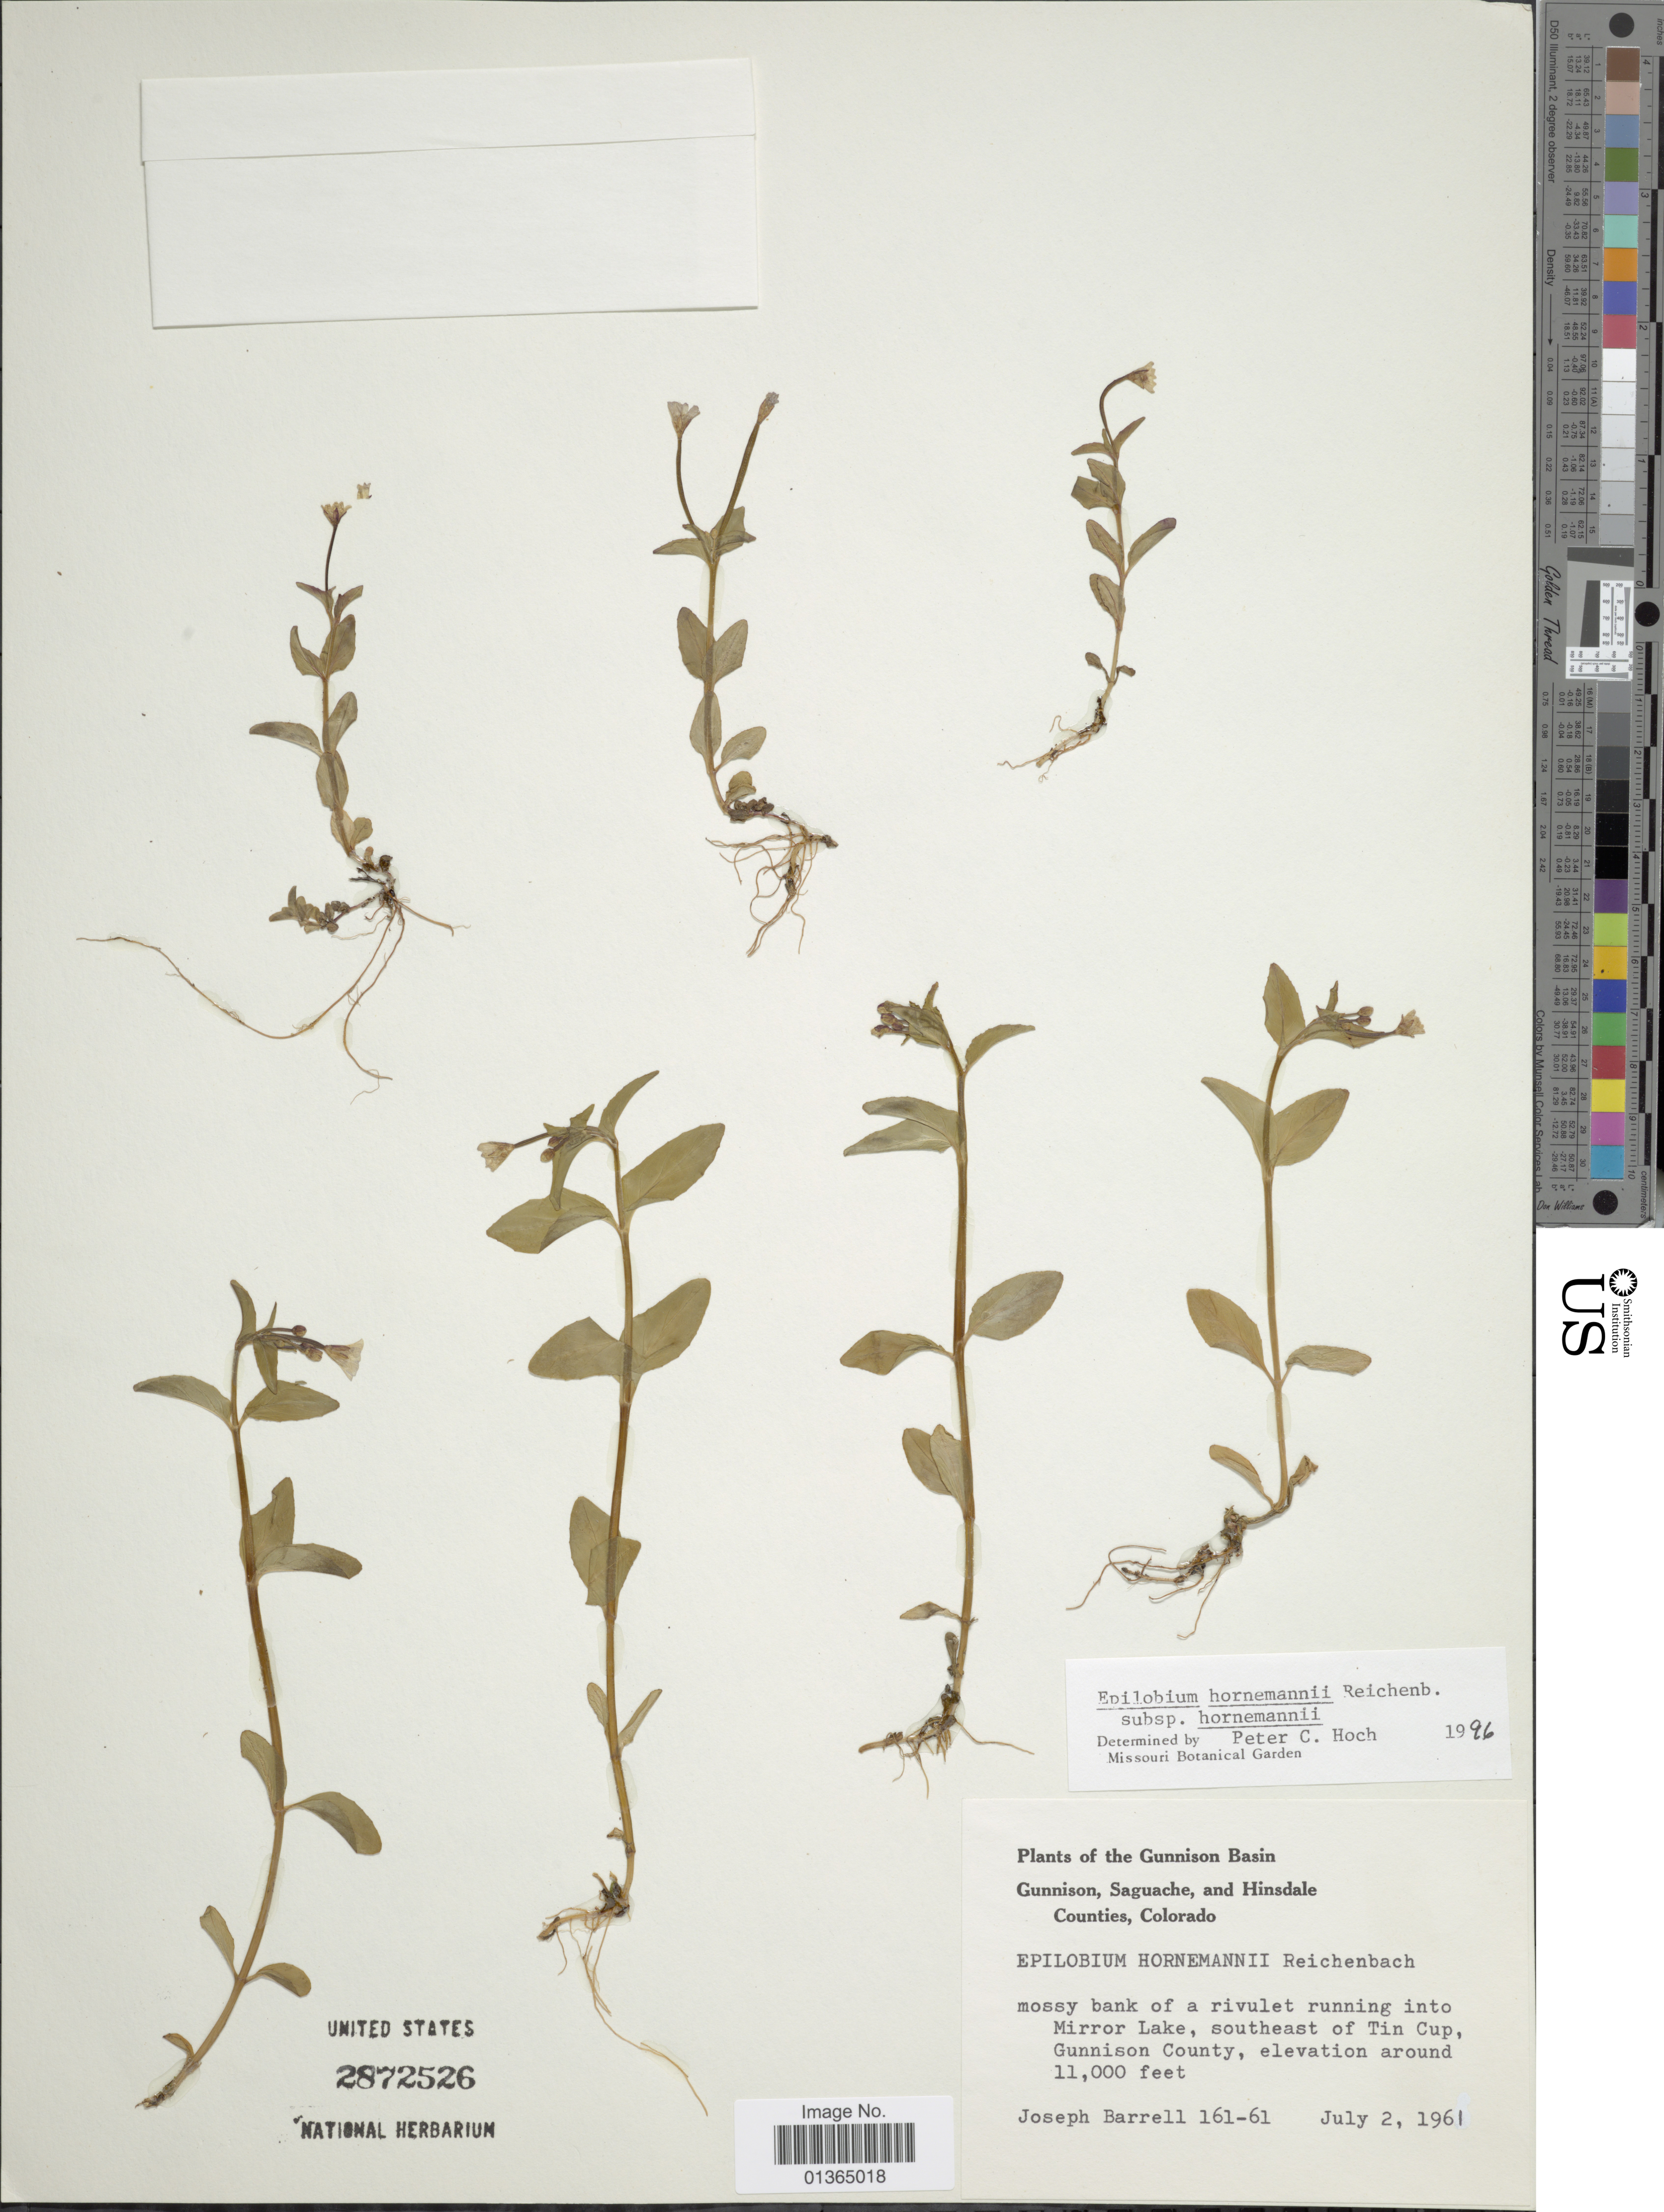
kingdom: Plantae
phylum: Tracheophyta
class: Magnoliopsida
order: Myrtales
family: Onagraceae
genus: Epilobium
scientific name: Epilobium hornemannii subsp. hornemannii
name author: Rchb.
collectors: J. Barrell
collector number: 161-61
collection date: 1961-07-02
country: United States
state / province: Colorado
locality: Gunnison, Saguache, and Hinsdale Counties. Mossy bank of a rivulet running into Mirror Lake, southeast of Tin Cup.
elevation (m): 3353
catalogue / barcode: US 2872526